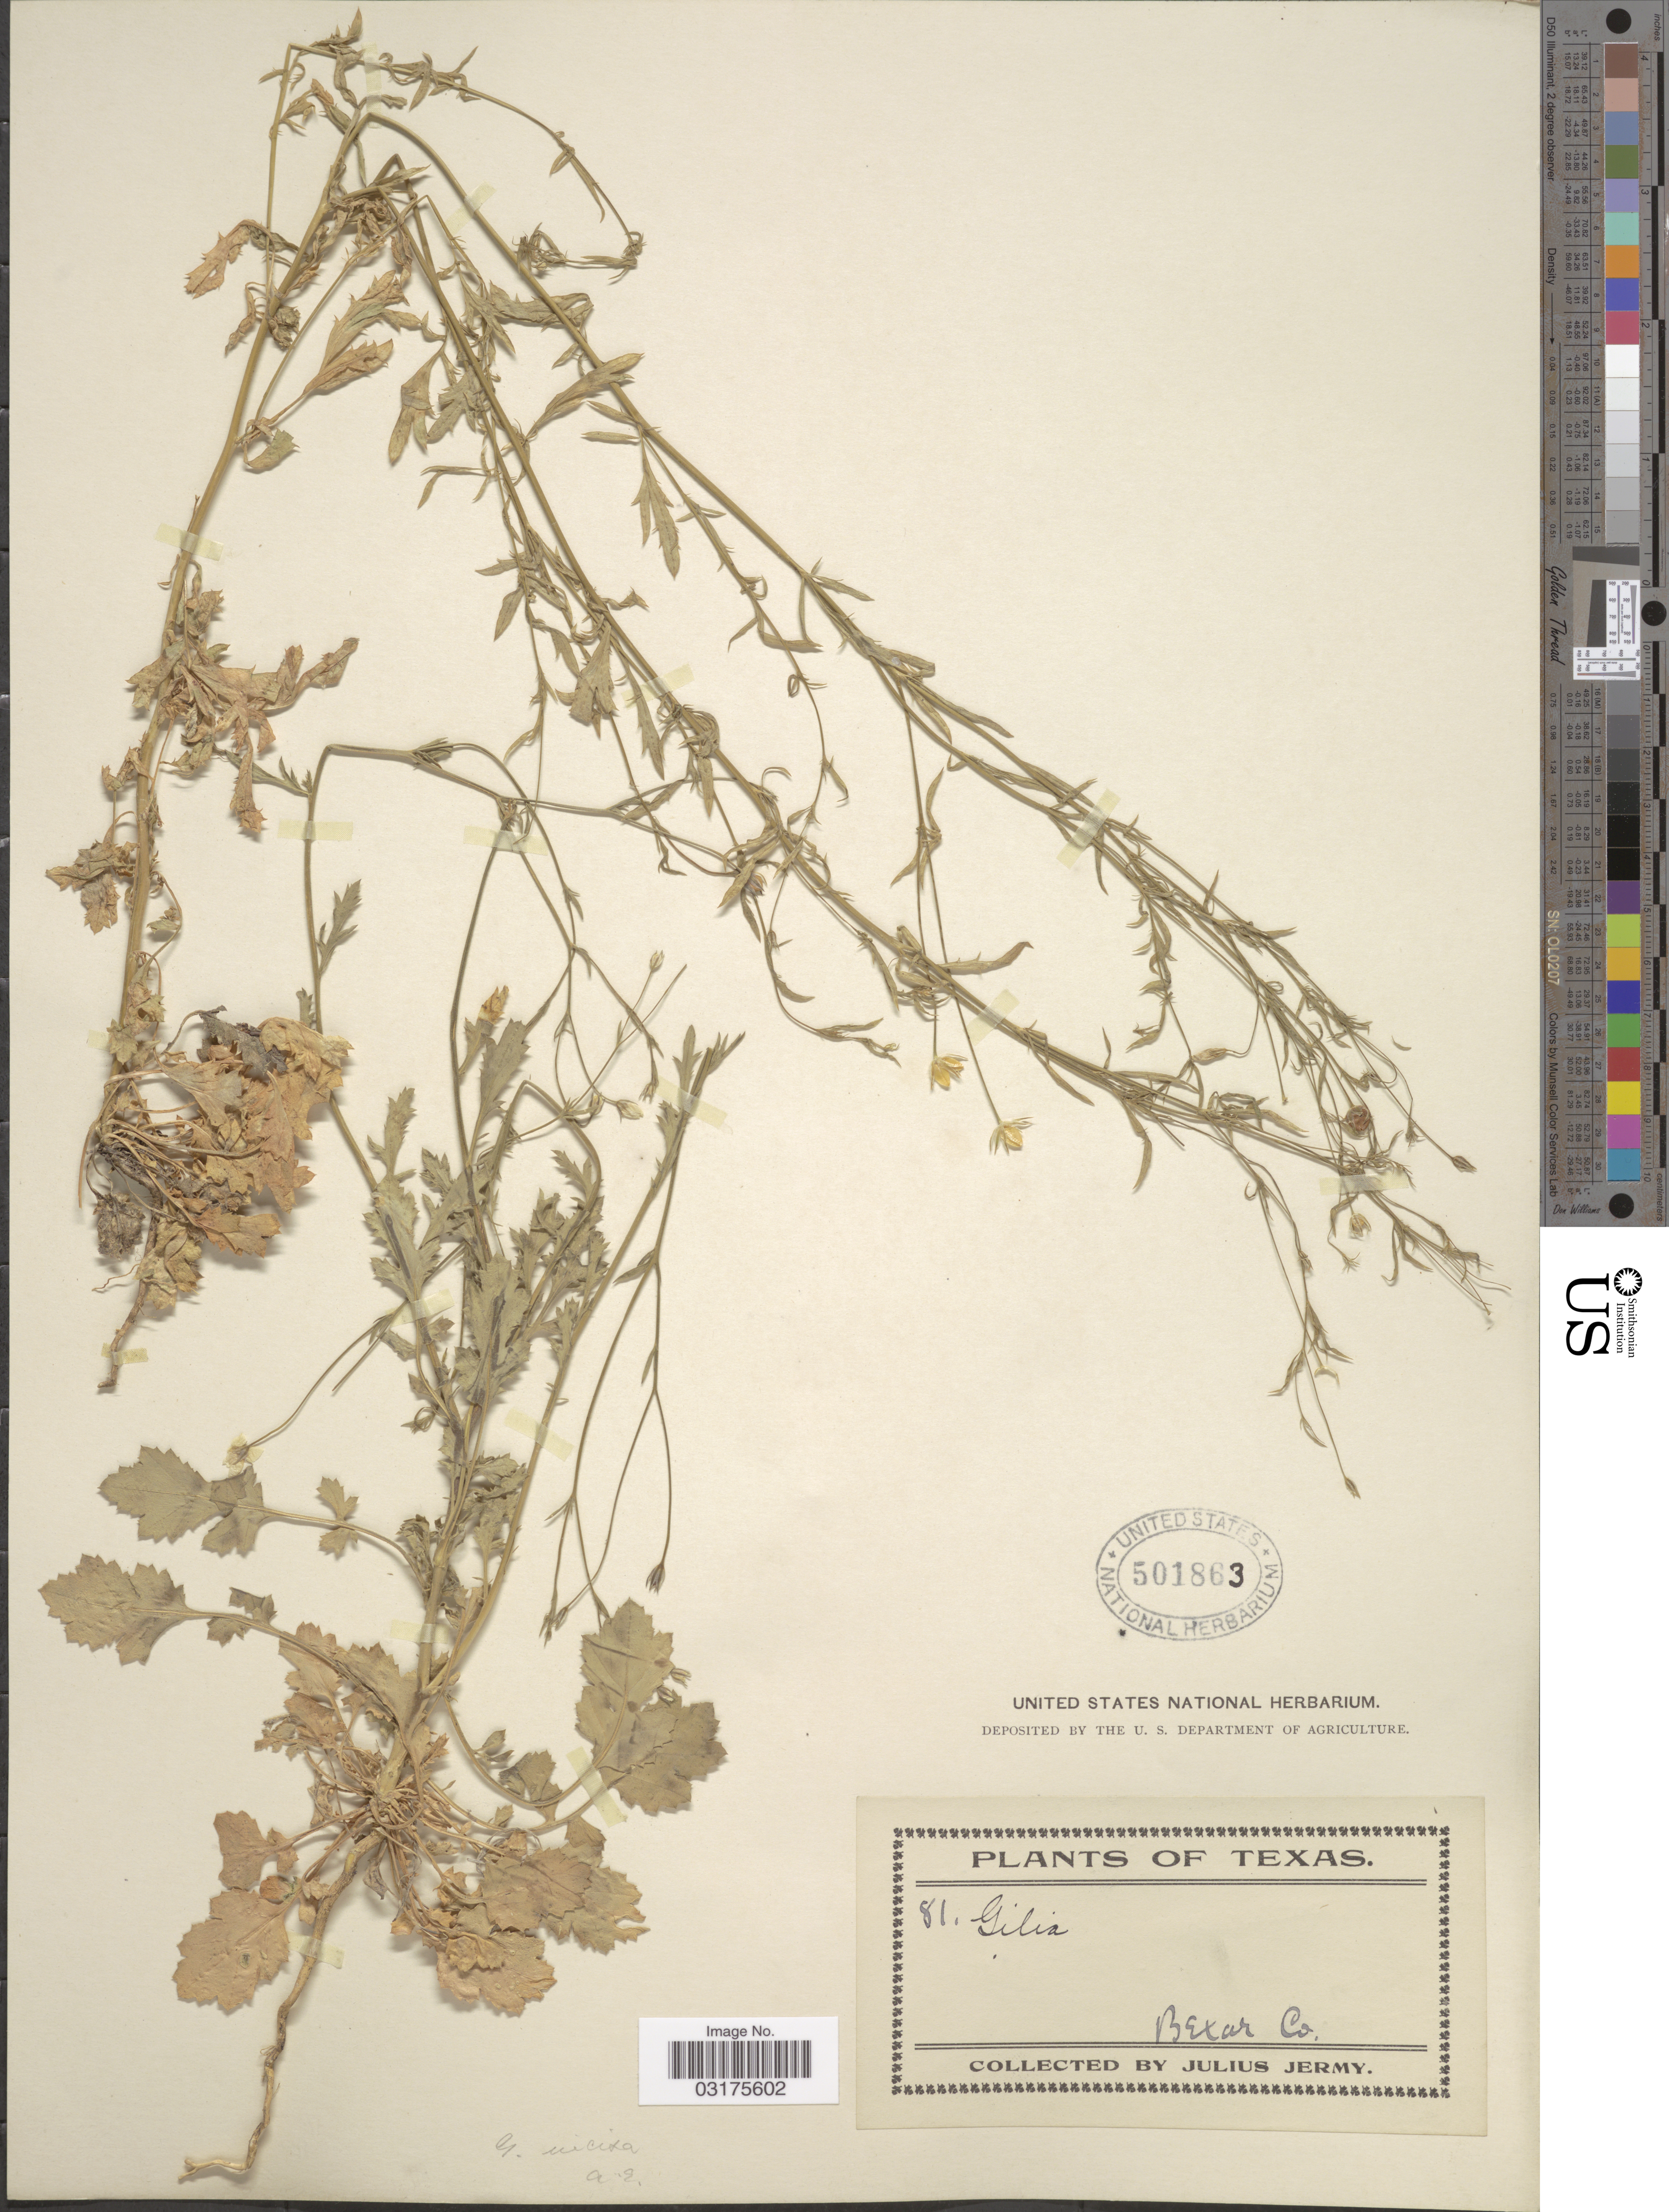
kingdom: Plantae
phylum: Tracheophyta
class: Magnoliopsida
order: Ericales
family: Polemoniaceae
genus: Giliastrum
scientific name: Giliastrum incisum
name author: (Benth.) J.M. Porter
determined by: Strong, Mark T., (BOT), Smithsonian Institution - National Museum of Natural History (UNITED STATES)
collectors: J. Jermy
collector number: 81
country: United States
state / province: Texas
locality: Bexar Co.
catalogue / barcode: US 501863